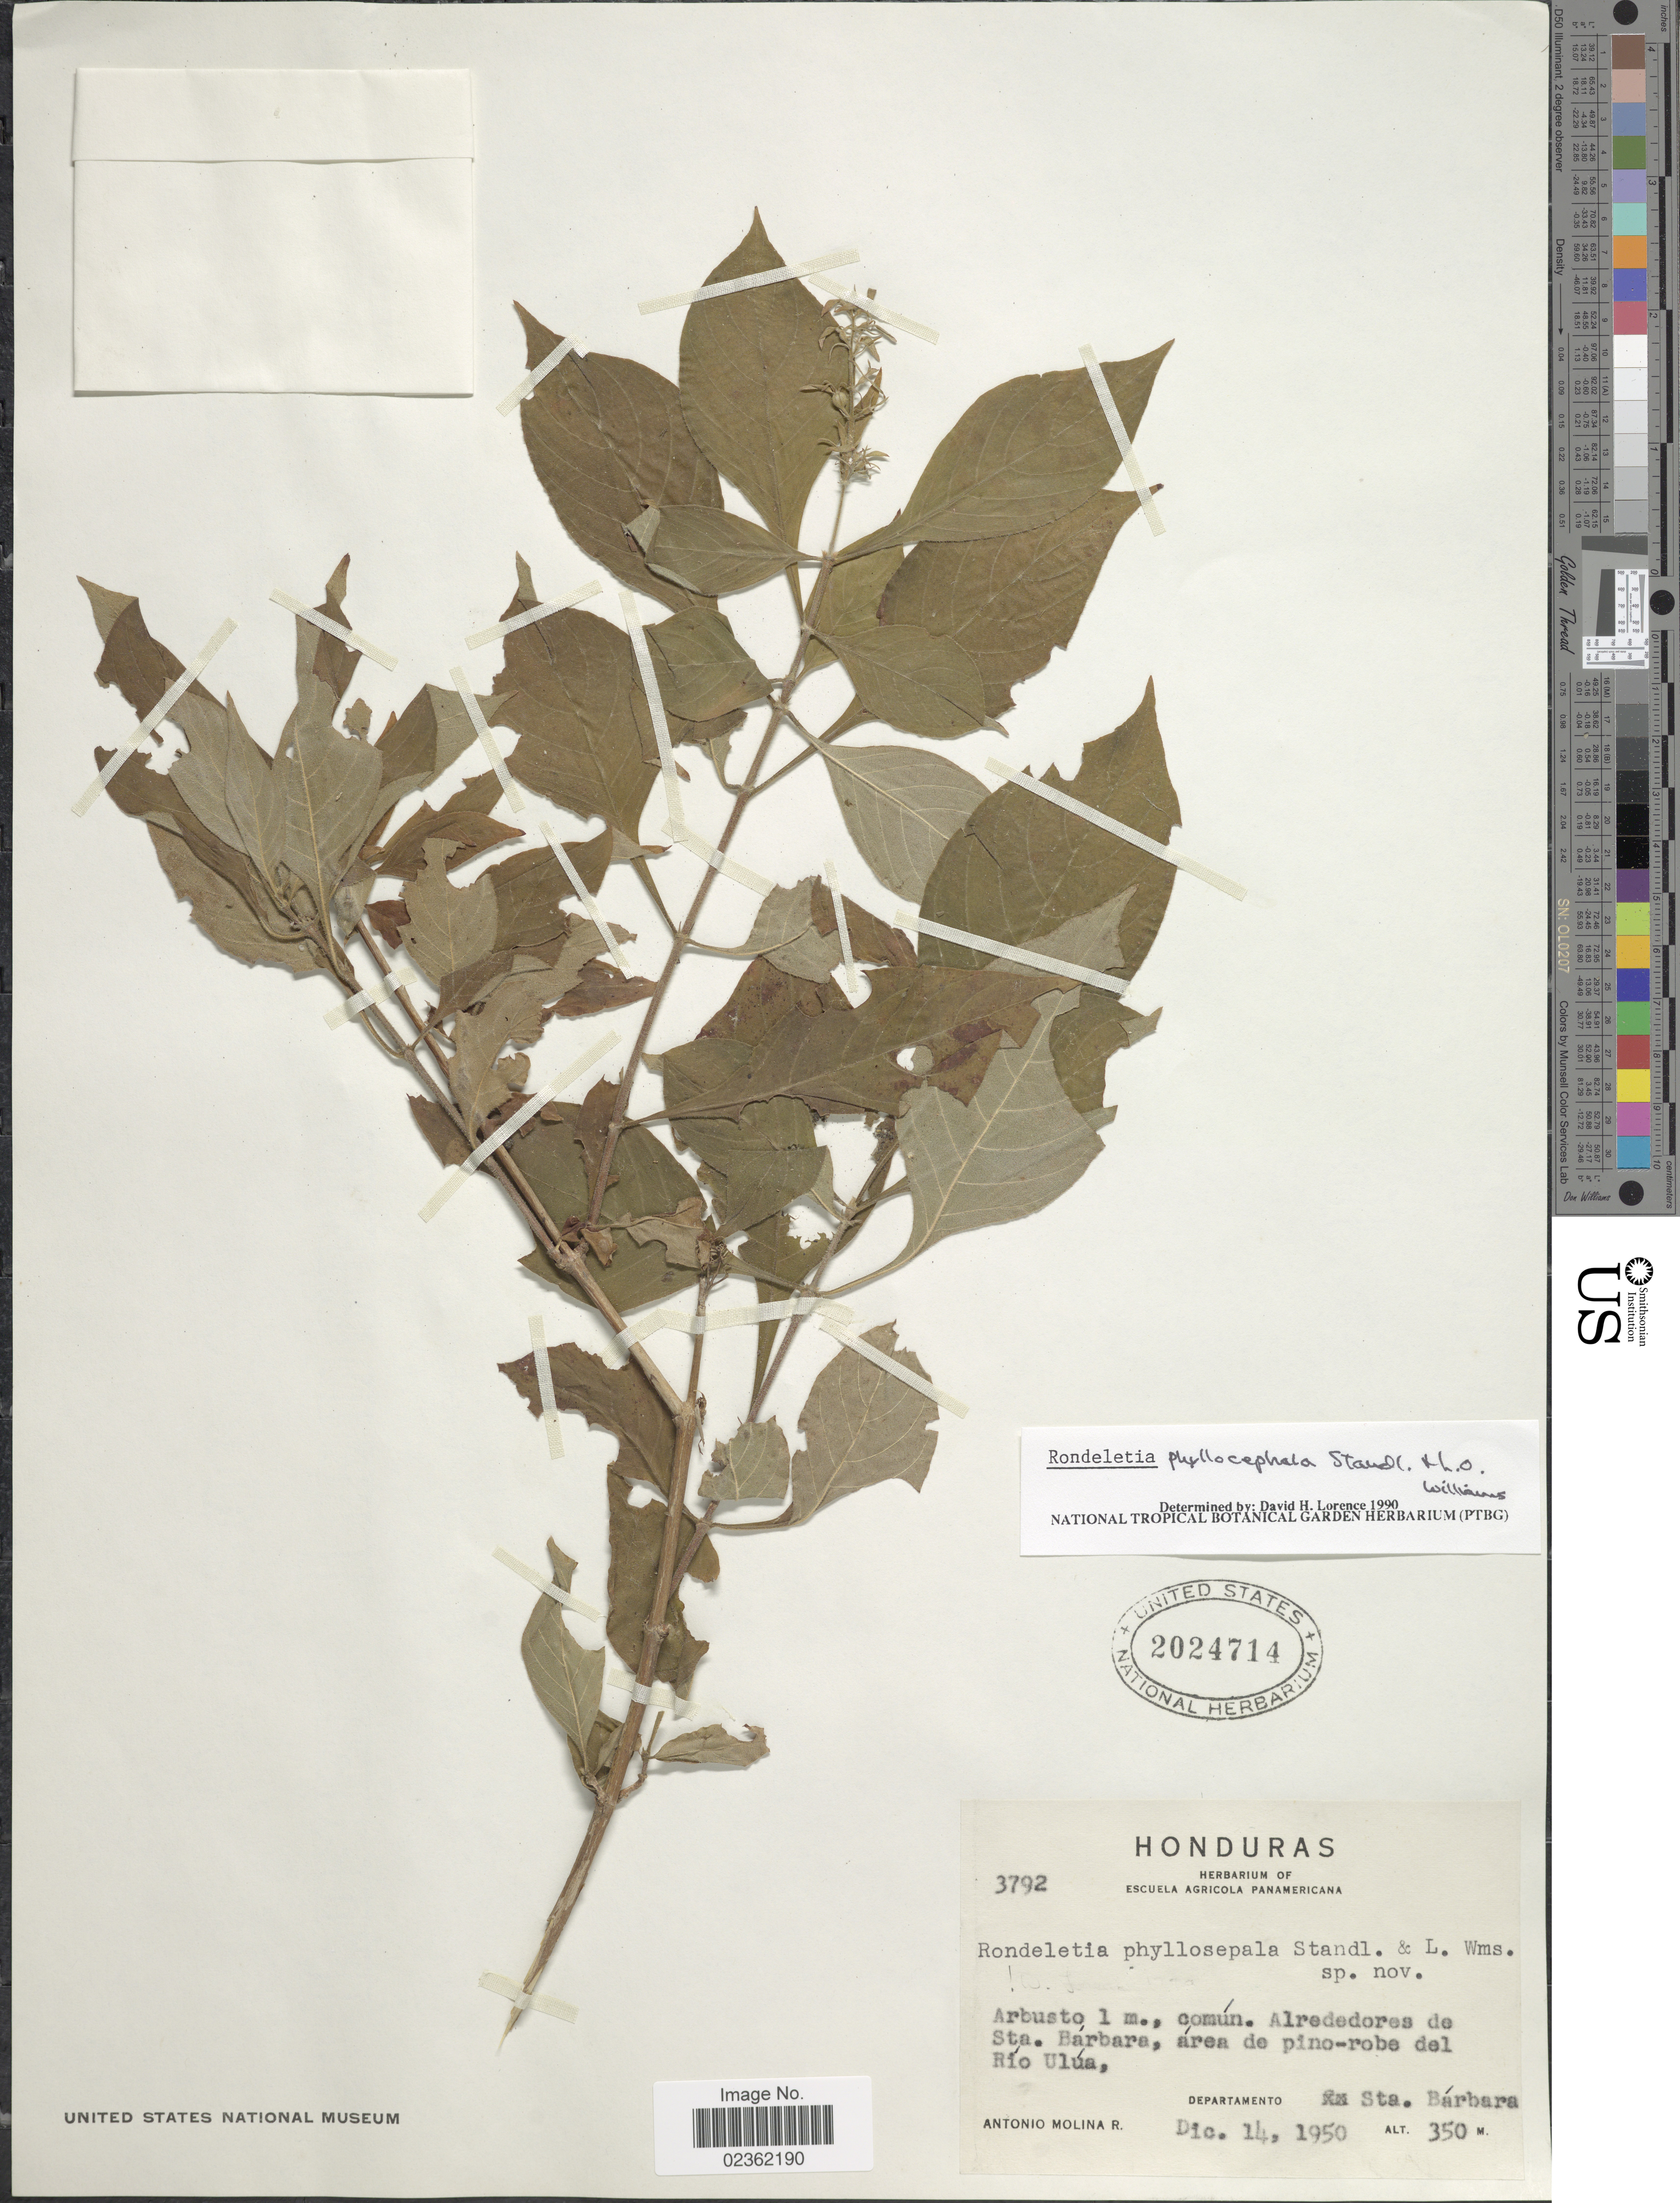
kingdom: Plantae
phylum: Tracheophyta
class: Magnoliopsida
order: Gentianales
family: Rubiaceae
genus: Rondeletia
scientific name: Rondeletia phyllocephala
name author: Standl. & L.O. Williams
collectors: A. Molina R.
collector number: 3792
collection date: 1950-12-14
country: Honduras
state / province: Santa Bárbara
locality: Alrededores de Sta. Barbara, area de pino-robe del Rio Ulua.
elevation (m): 350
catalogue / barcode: US 2024714